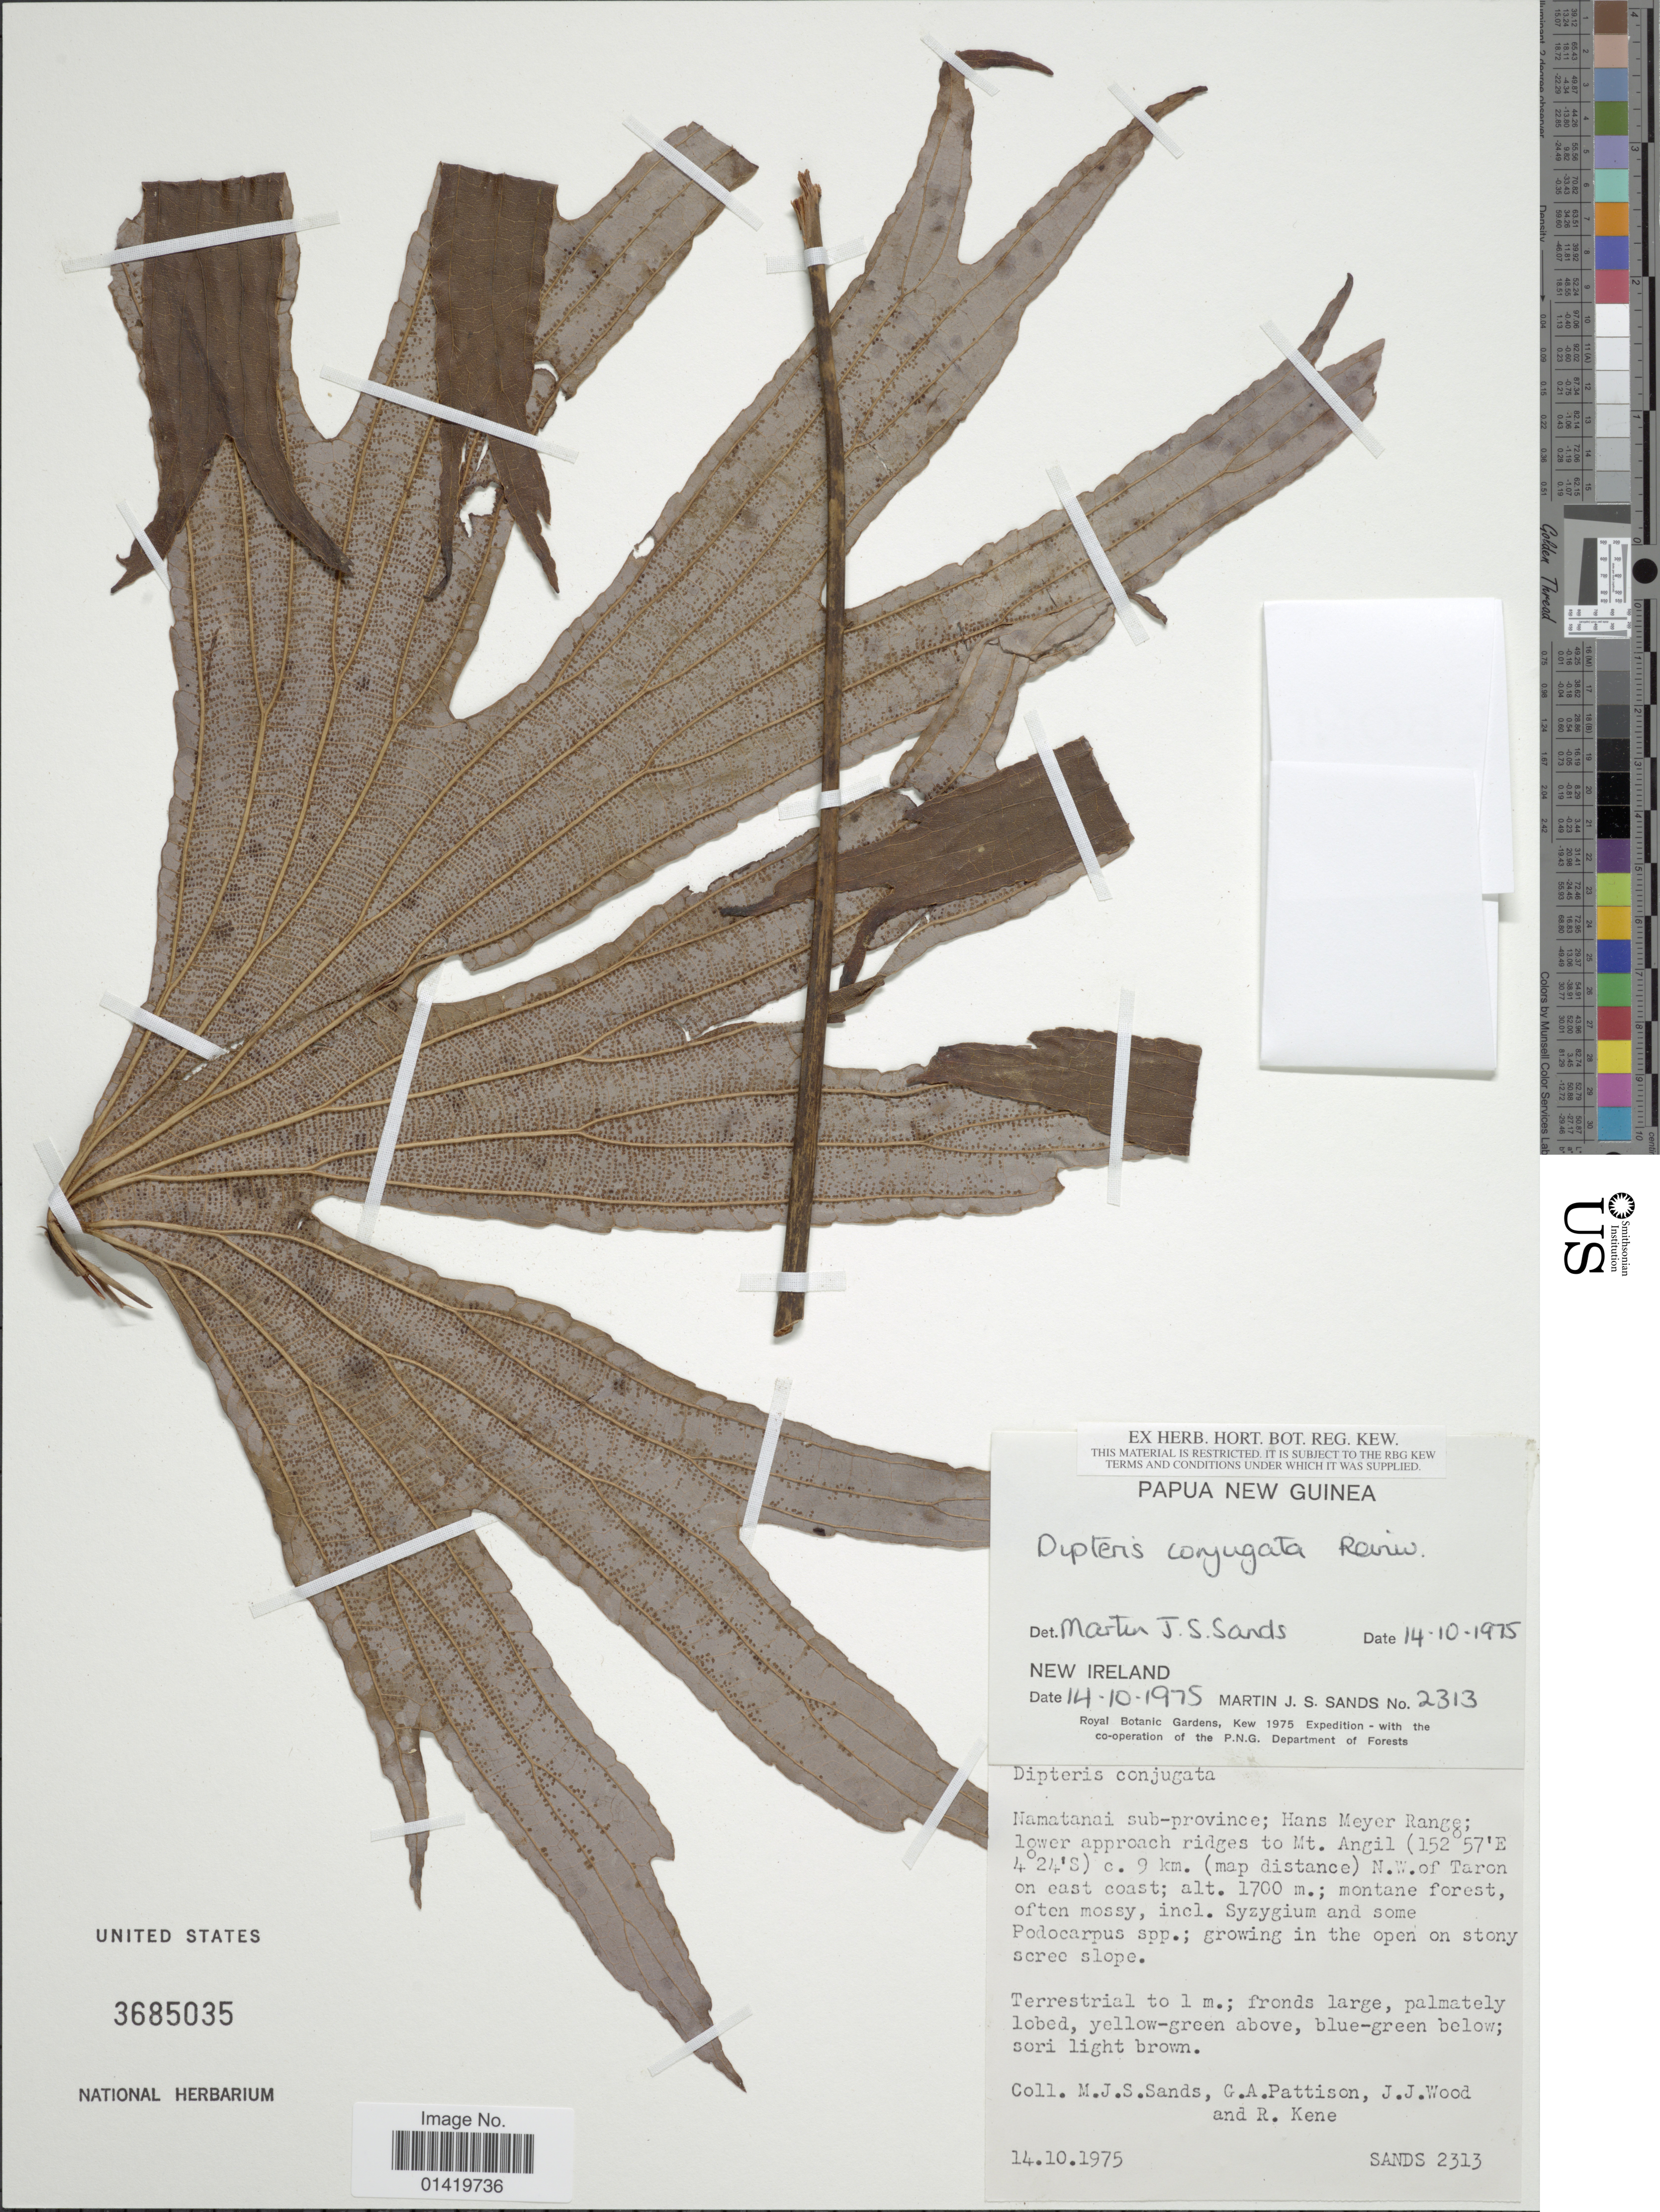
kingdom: Plantae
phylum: Tracheophyta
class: Polypodiopsida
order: Gleicheniales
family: Dipteridaceae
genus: Dipteris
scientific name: Dipteris conjugata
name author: Reinw.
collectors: M. Sands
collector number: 2313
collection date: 1975-10-14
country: Papua New Guinea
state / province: New Ireland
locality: Namatanai sub-province; Hans Meyer Range; lower approach ridges to Mt. Angil, c. 9 km. (map distance) N.W. of Taron on east coast.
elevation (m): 1700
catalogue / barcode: US 3685035